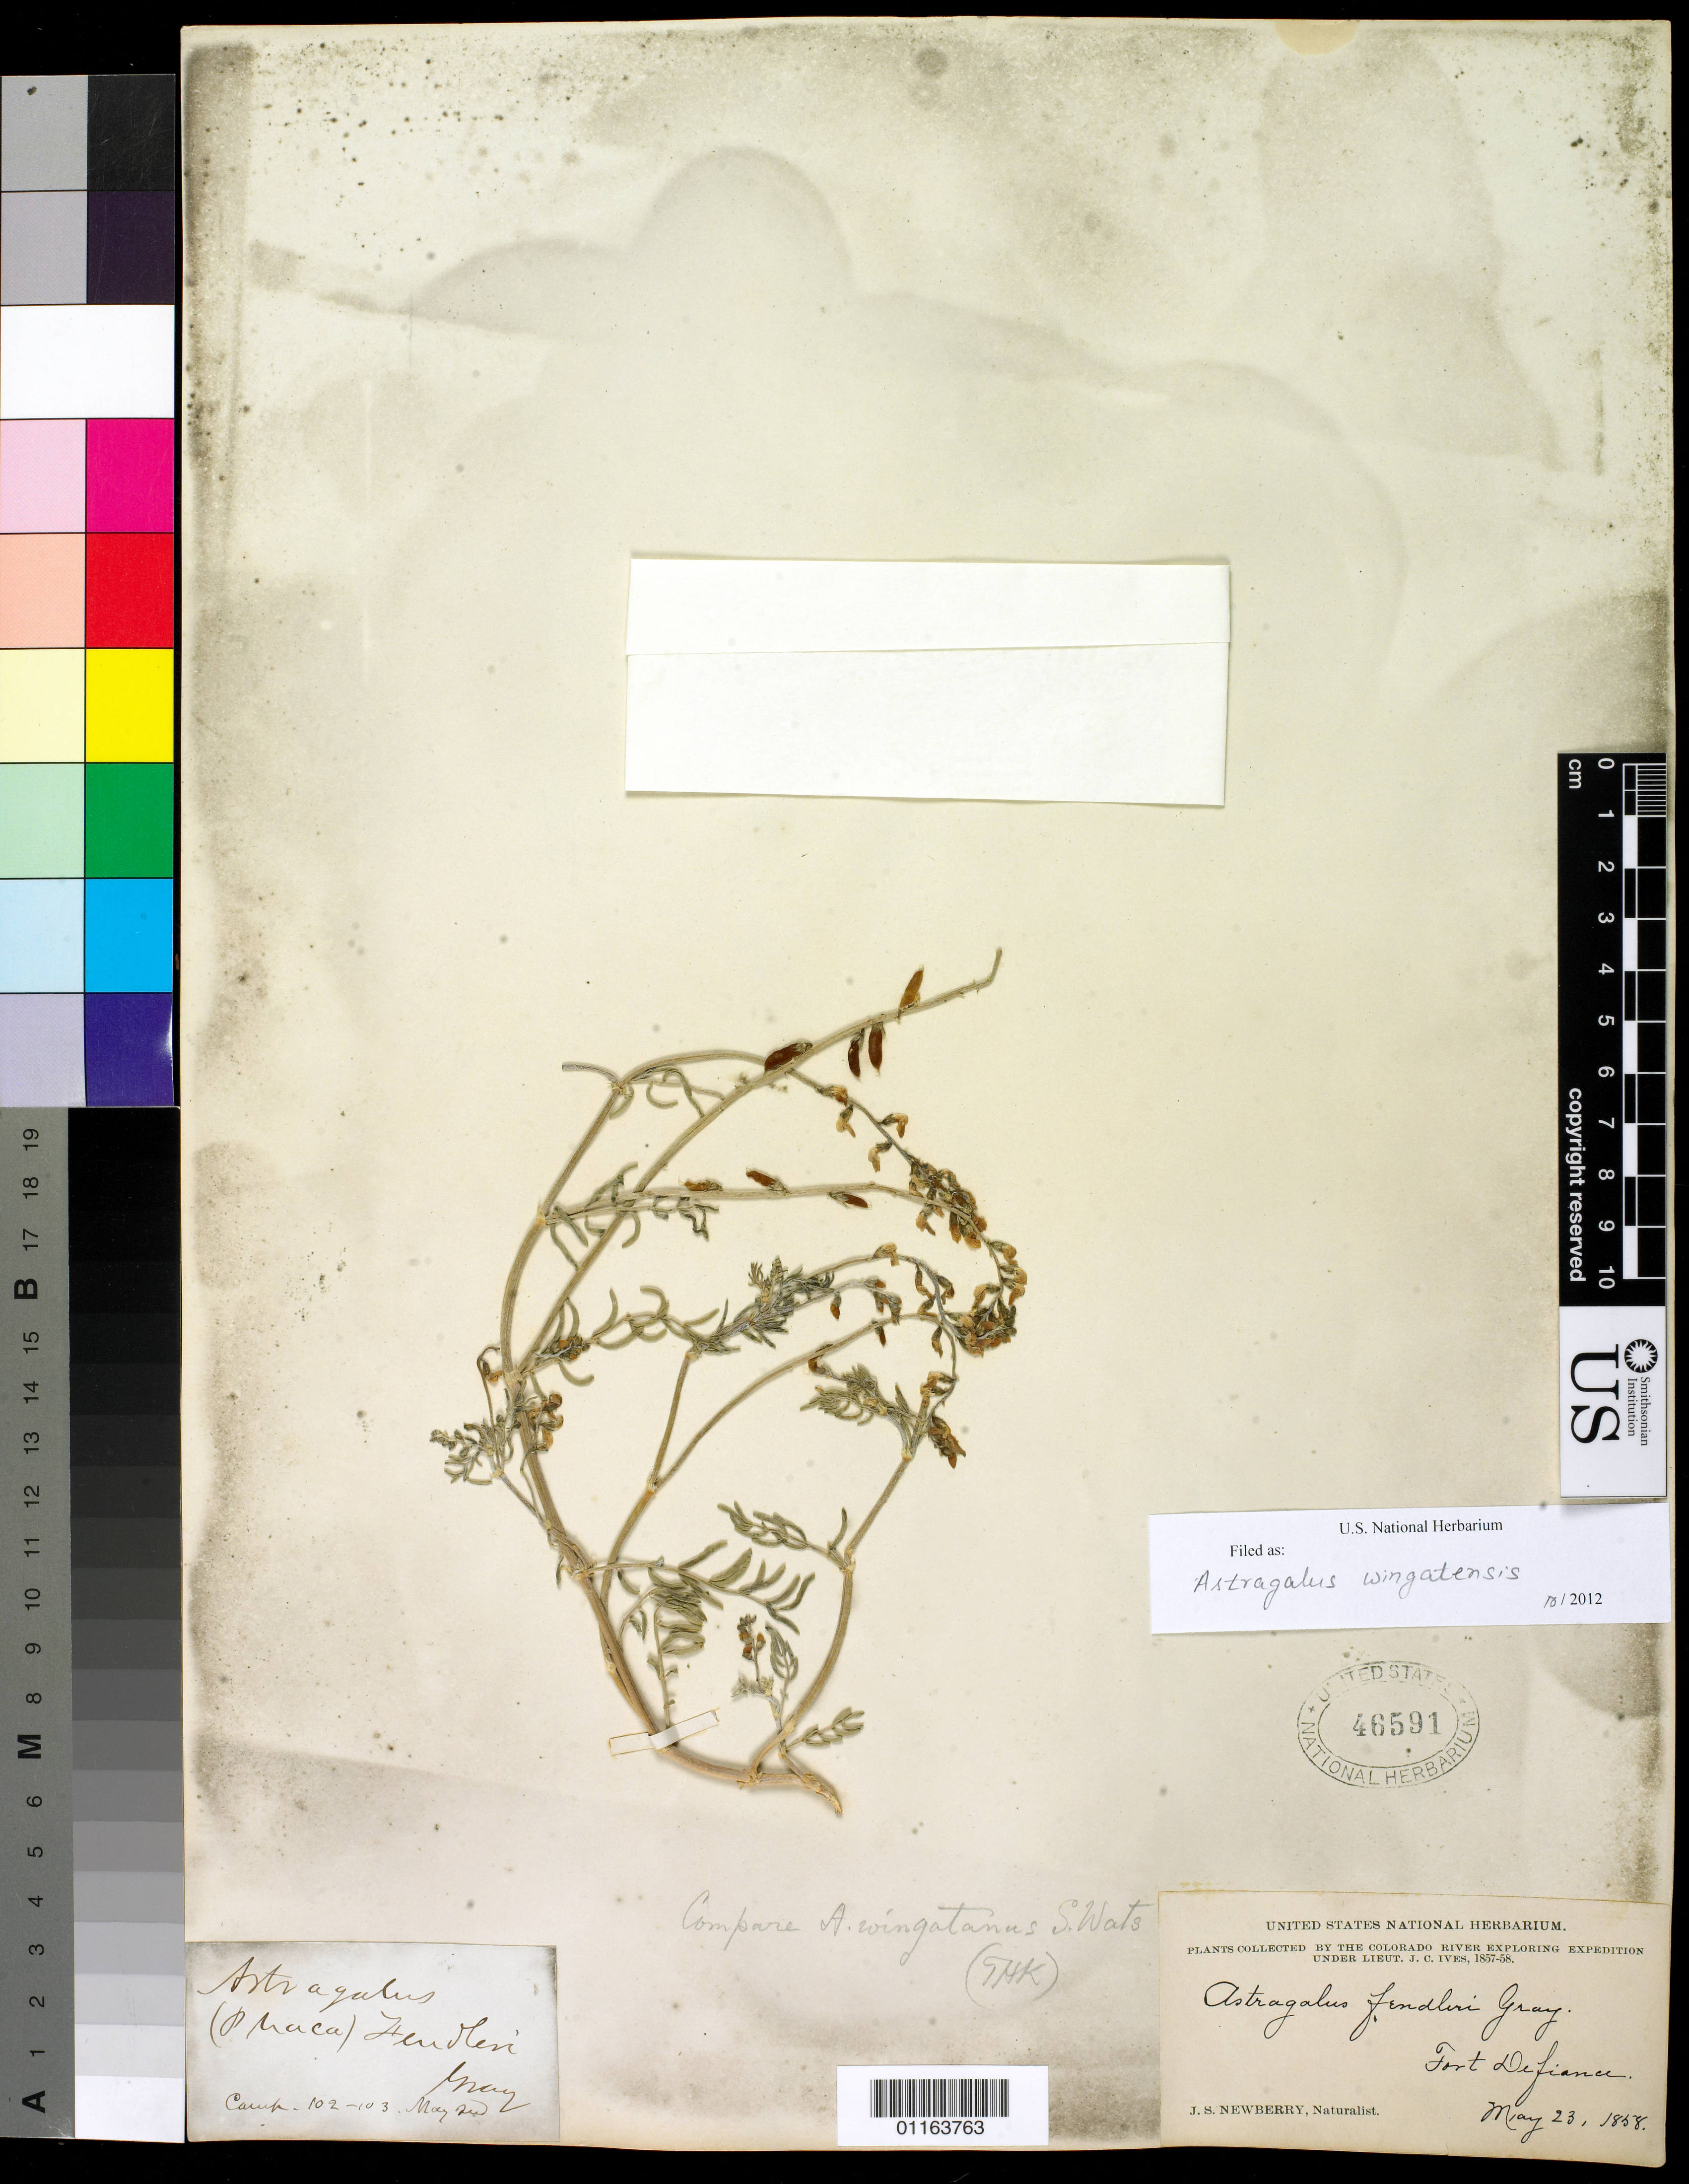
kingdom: Plantae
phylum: Tracheophyta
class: Magnoliopsida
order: Fabales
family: Fabaceae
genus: Astragalus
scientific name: Astragalus wingatanus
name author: S. Watson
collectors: J. S. Newberry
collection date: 1858-05-23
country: United States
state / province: Arizona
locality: Fort Defiance.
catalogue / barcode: US 46591